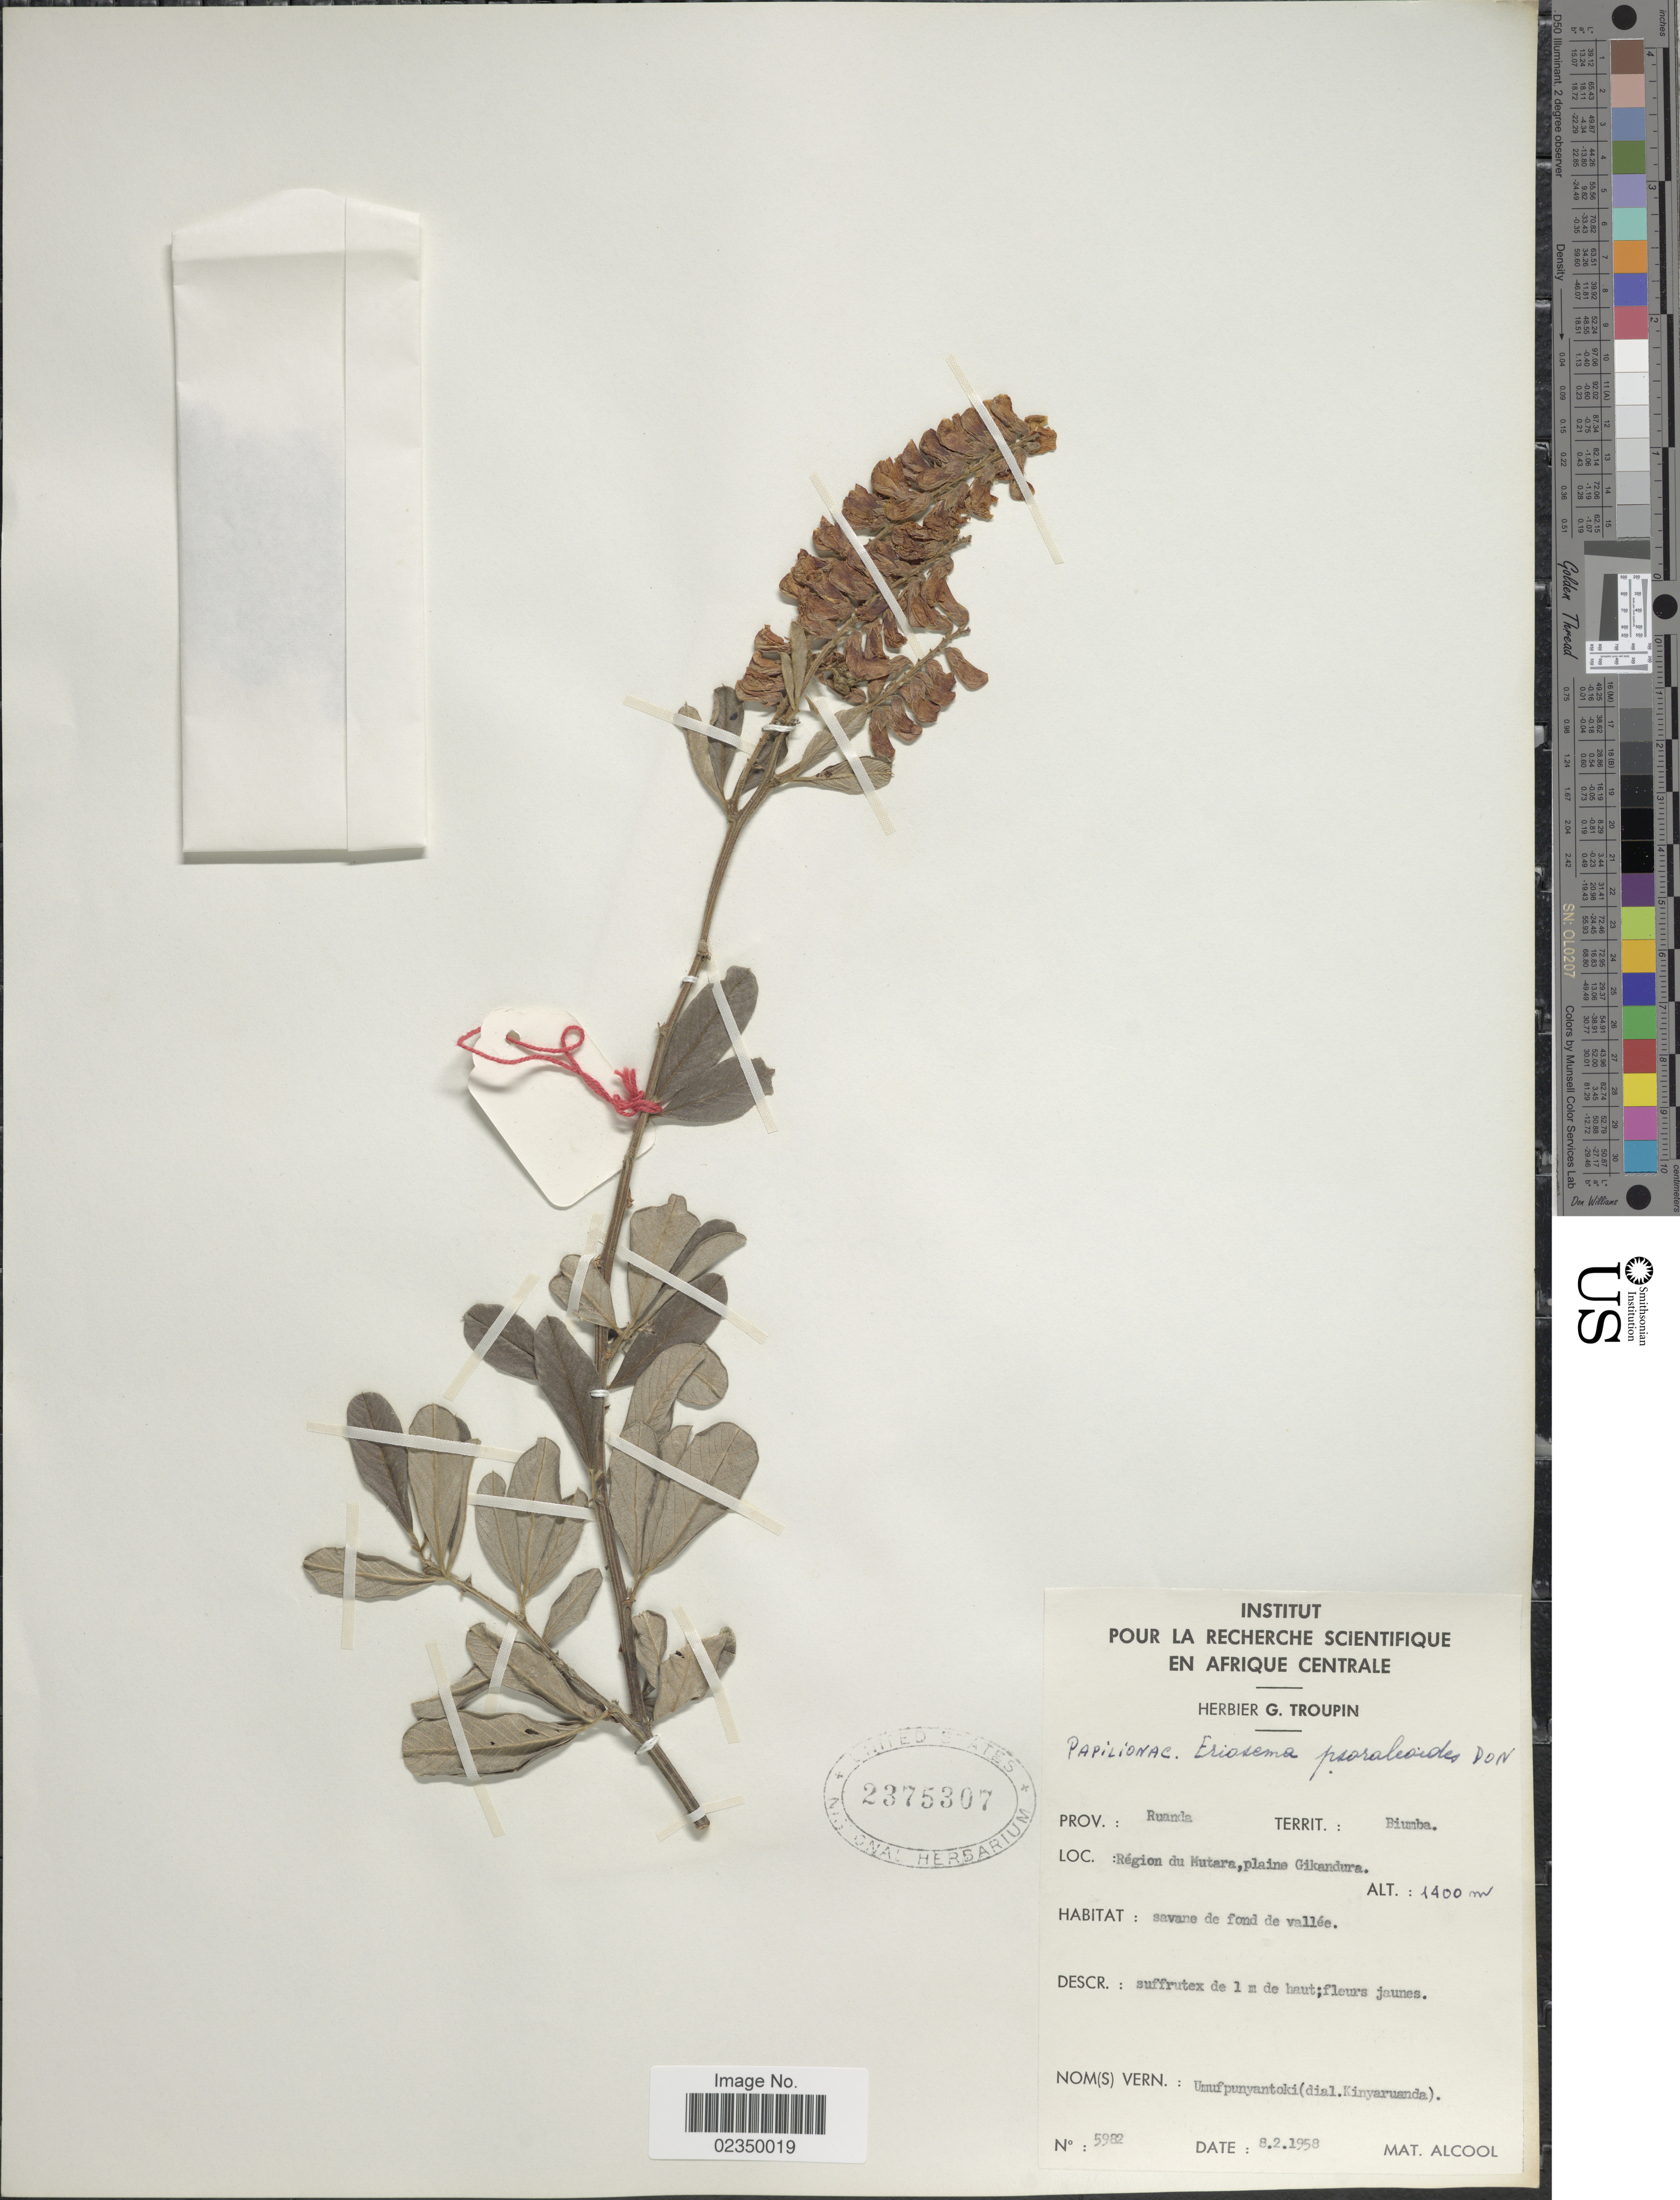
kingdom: Plantae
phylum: Tracheophyta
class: Magnoliopsida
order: Fabales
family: Fabaceae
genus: Eriosema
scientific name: Eriosema psoraloides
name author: (Lam.) G. Don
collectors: M. Alcool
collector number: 5982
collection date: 1958-02-08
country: Rwanda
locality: Prov.: Ruanda, Territ: biumba. Region du Mutara, plain Gikandura.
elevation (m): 1400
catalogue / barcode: US 2375307